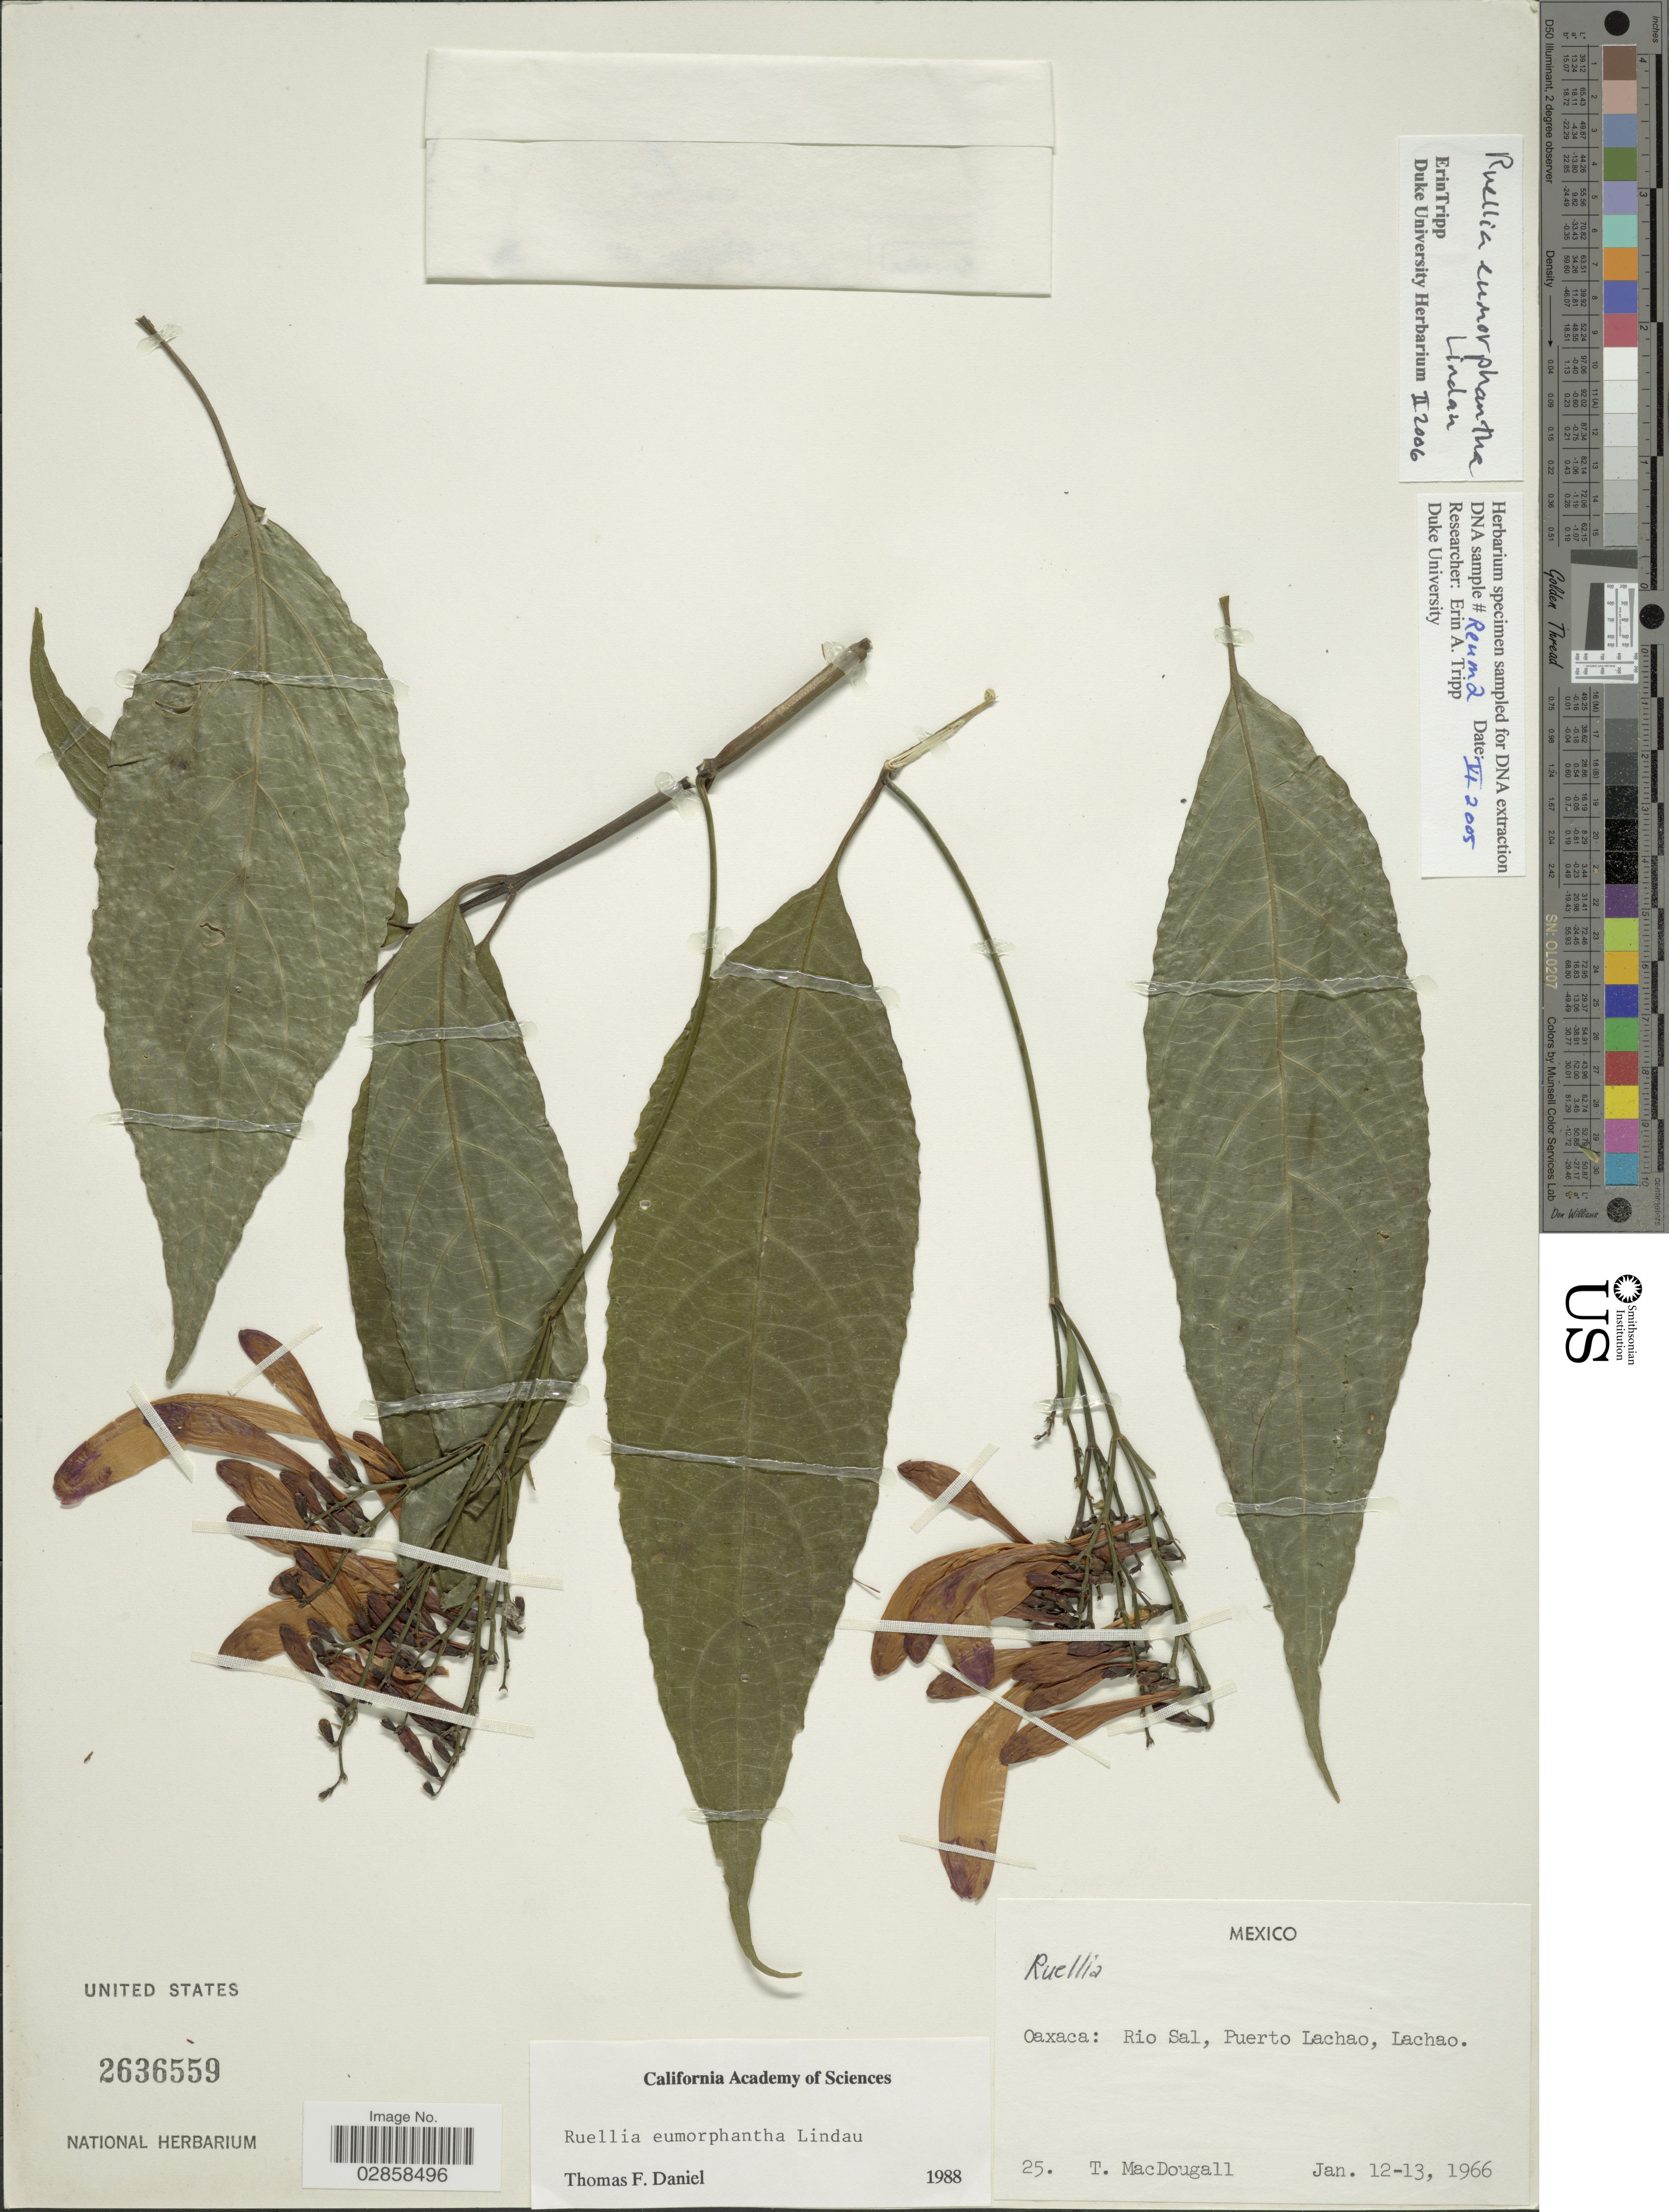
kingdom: Plantae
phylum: Tracheophyta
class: Magnoliopsida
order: Lamiales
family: Acanthaceae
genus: Ruellia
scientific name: Ruellia eumorphantha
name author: Lindau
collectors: T. B. MacDougall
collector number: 25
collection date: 1966-01-12/1966-01-13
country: Mexico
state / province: Oaxaca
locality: Rio Sal, Puerto Lachao, Lachao.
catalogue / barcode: US 2636559